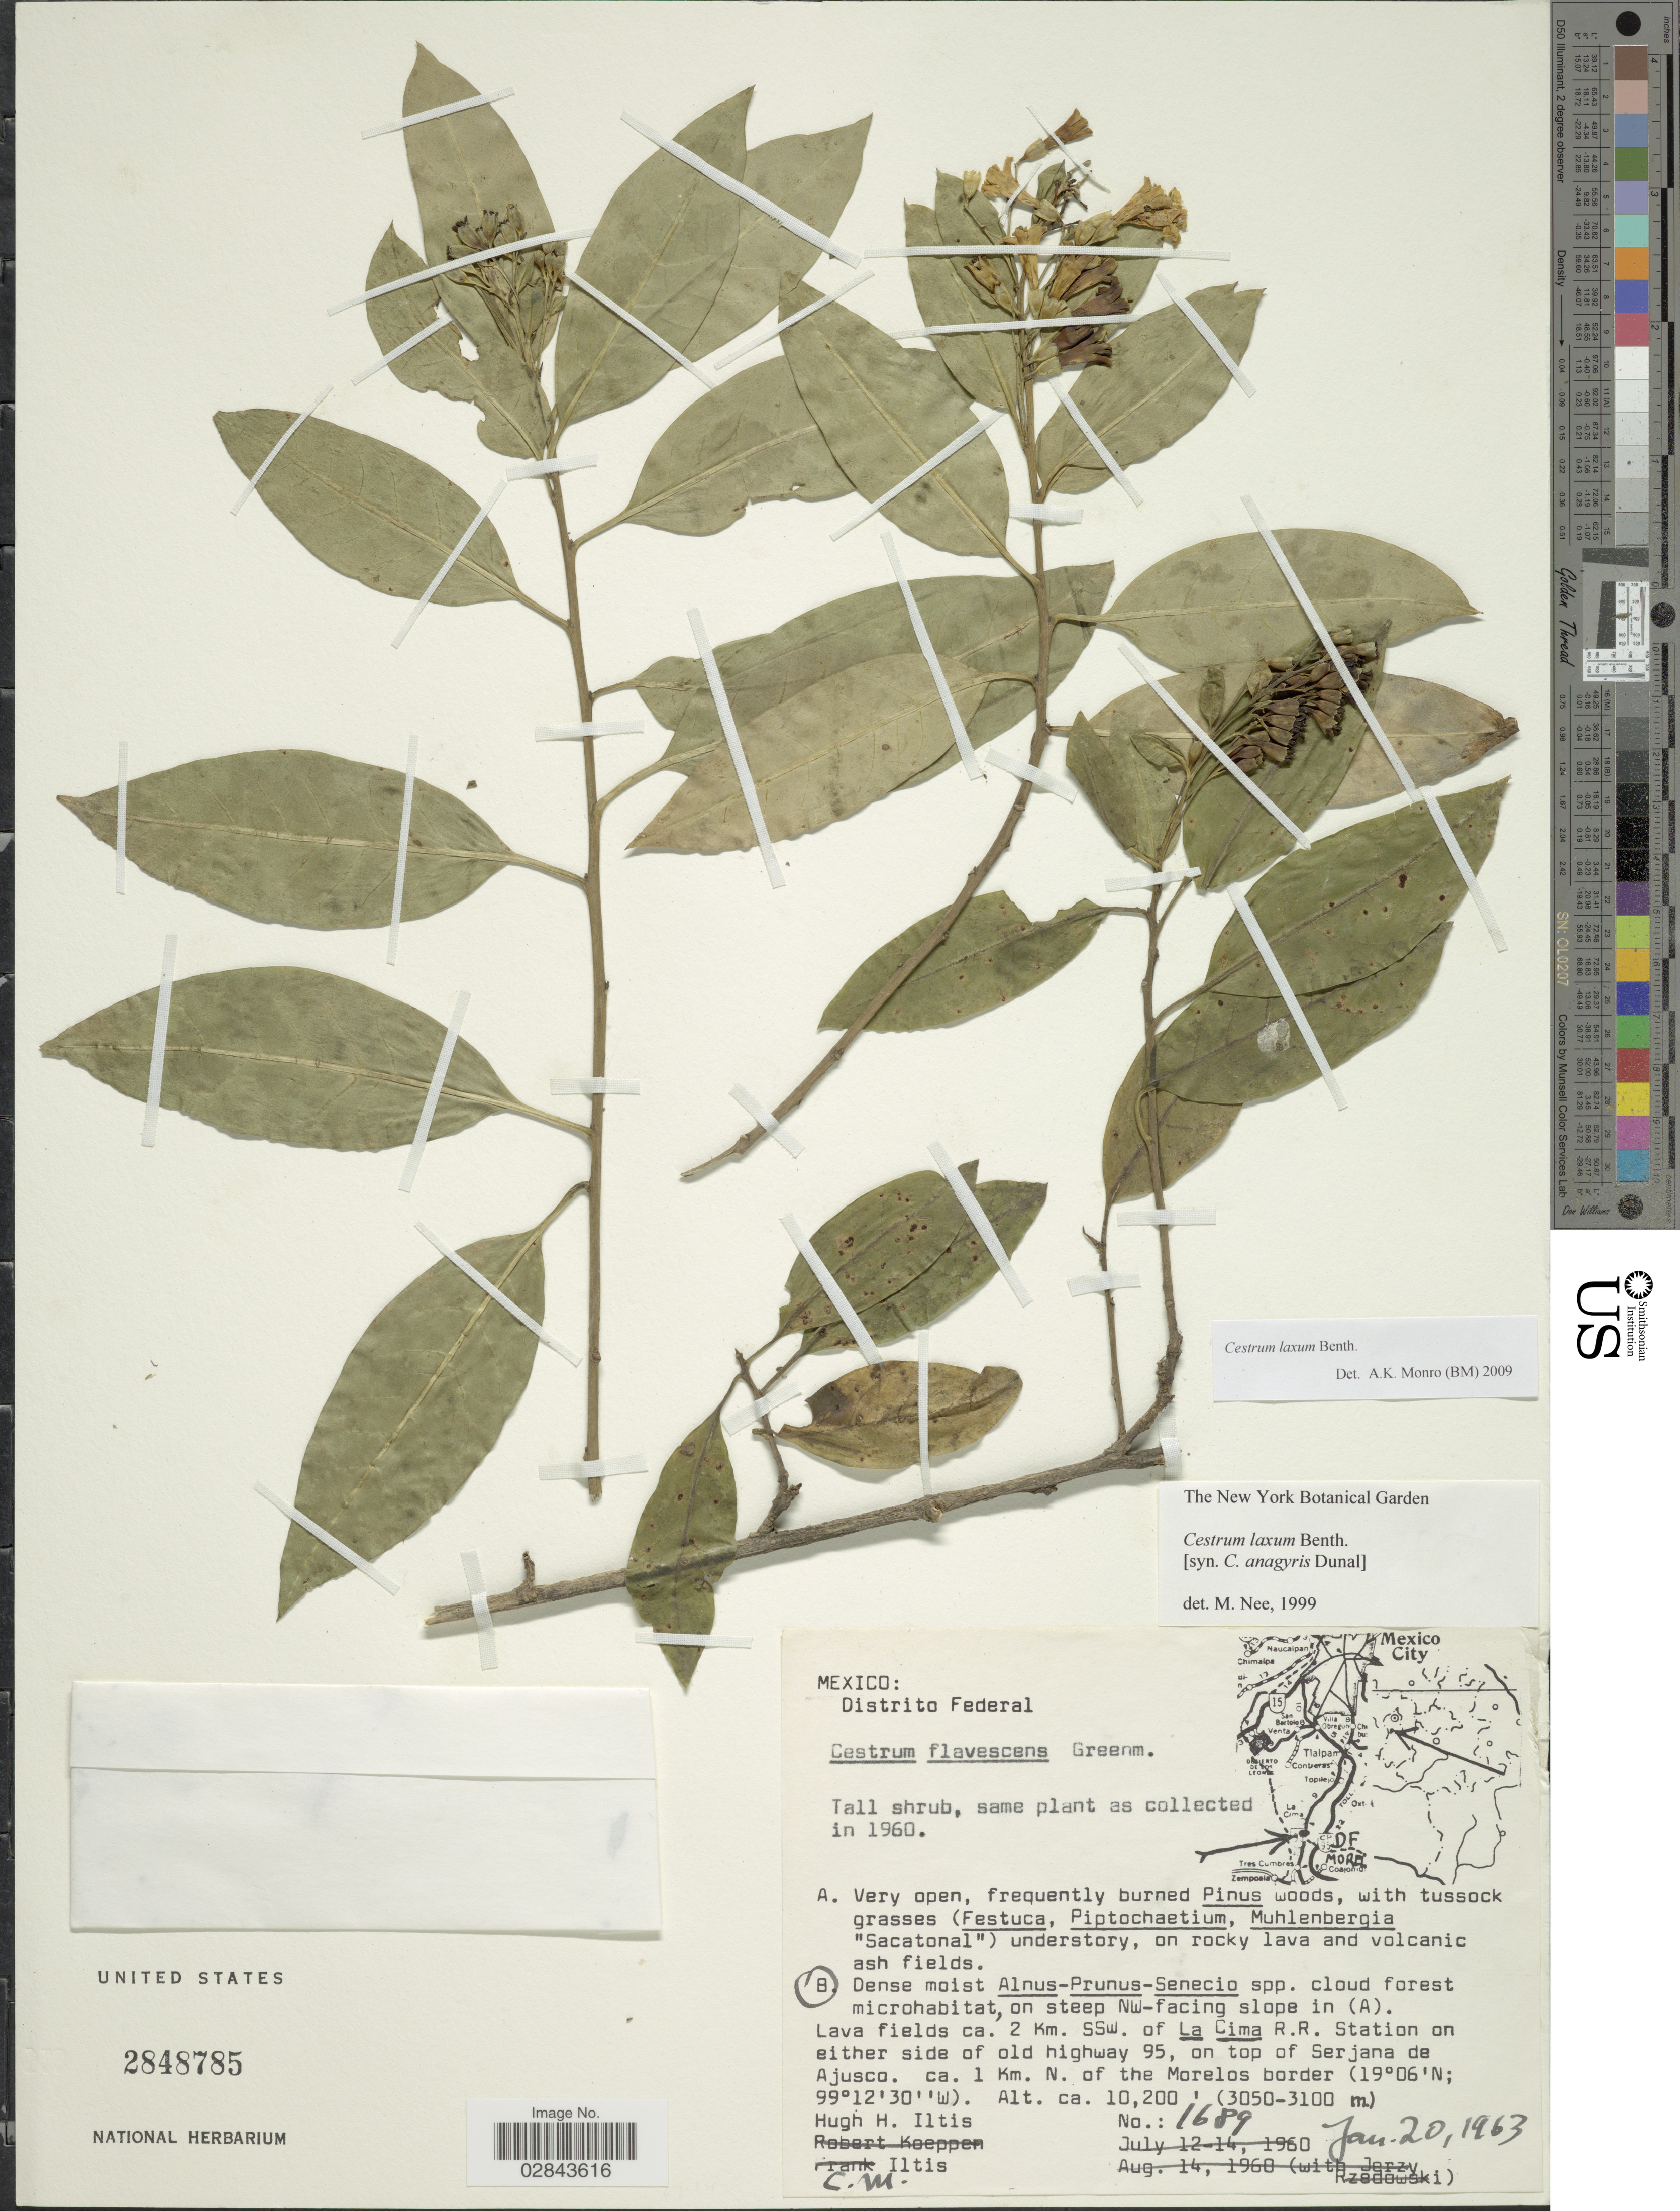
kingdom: Plantae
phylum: Tracheophyta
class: Magnoliopsida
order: Solanales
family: Solanaceae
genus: Cestrum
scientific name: Cestrum laxum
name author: Benth.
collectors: H. H. Iltis & C. M Iltis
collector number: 1689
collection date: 1963-01-20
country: Mexico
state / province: Distrito Federal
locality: Lava fields ca. 2 Km. SSW. of La Cima R.R. Station on either side of old highway 95, on top of Serjena de Ajusco. ca. 1 Km. N. of the Morelos border.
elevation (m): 3109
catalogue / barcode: US 2848785